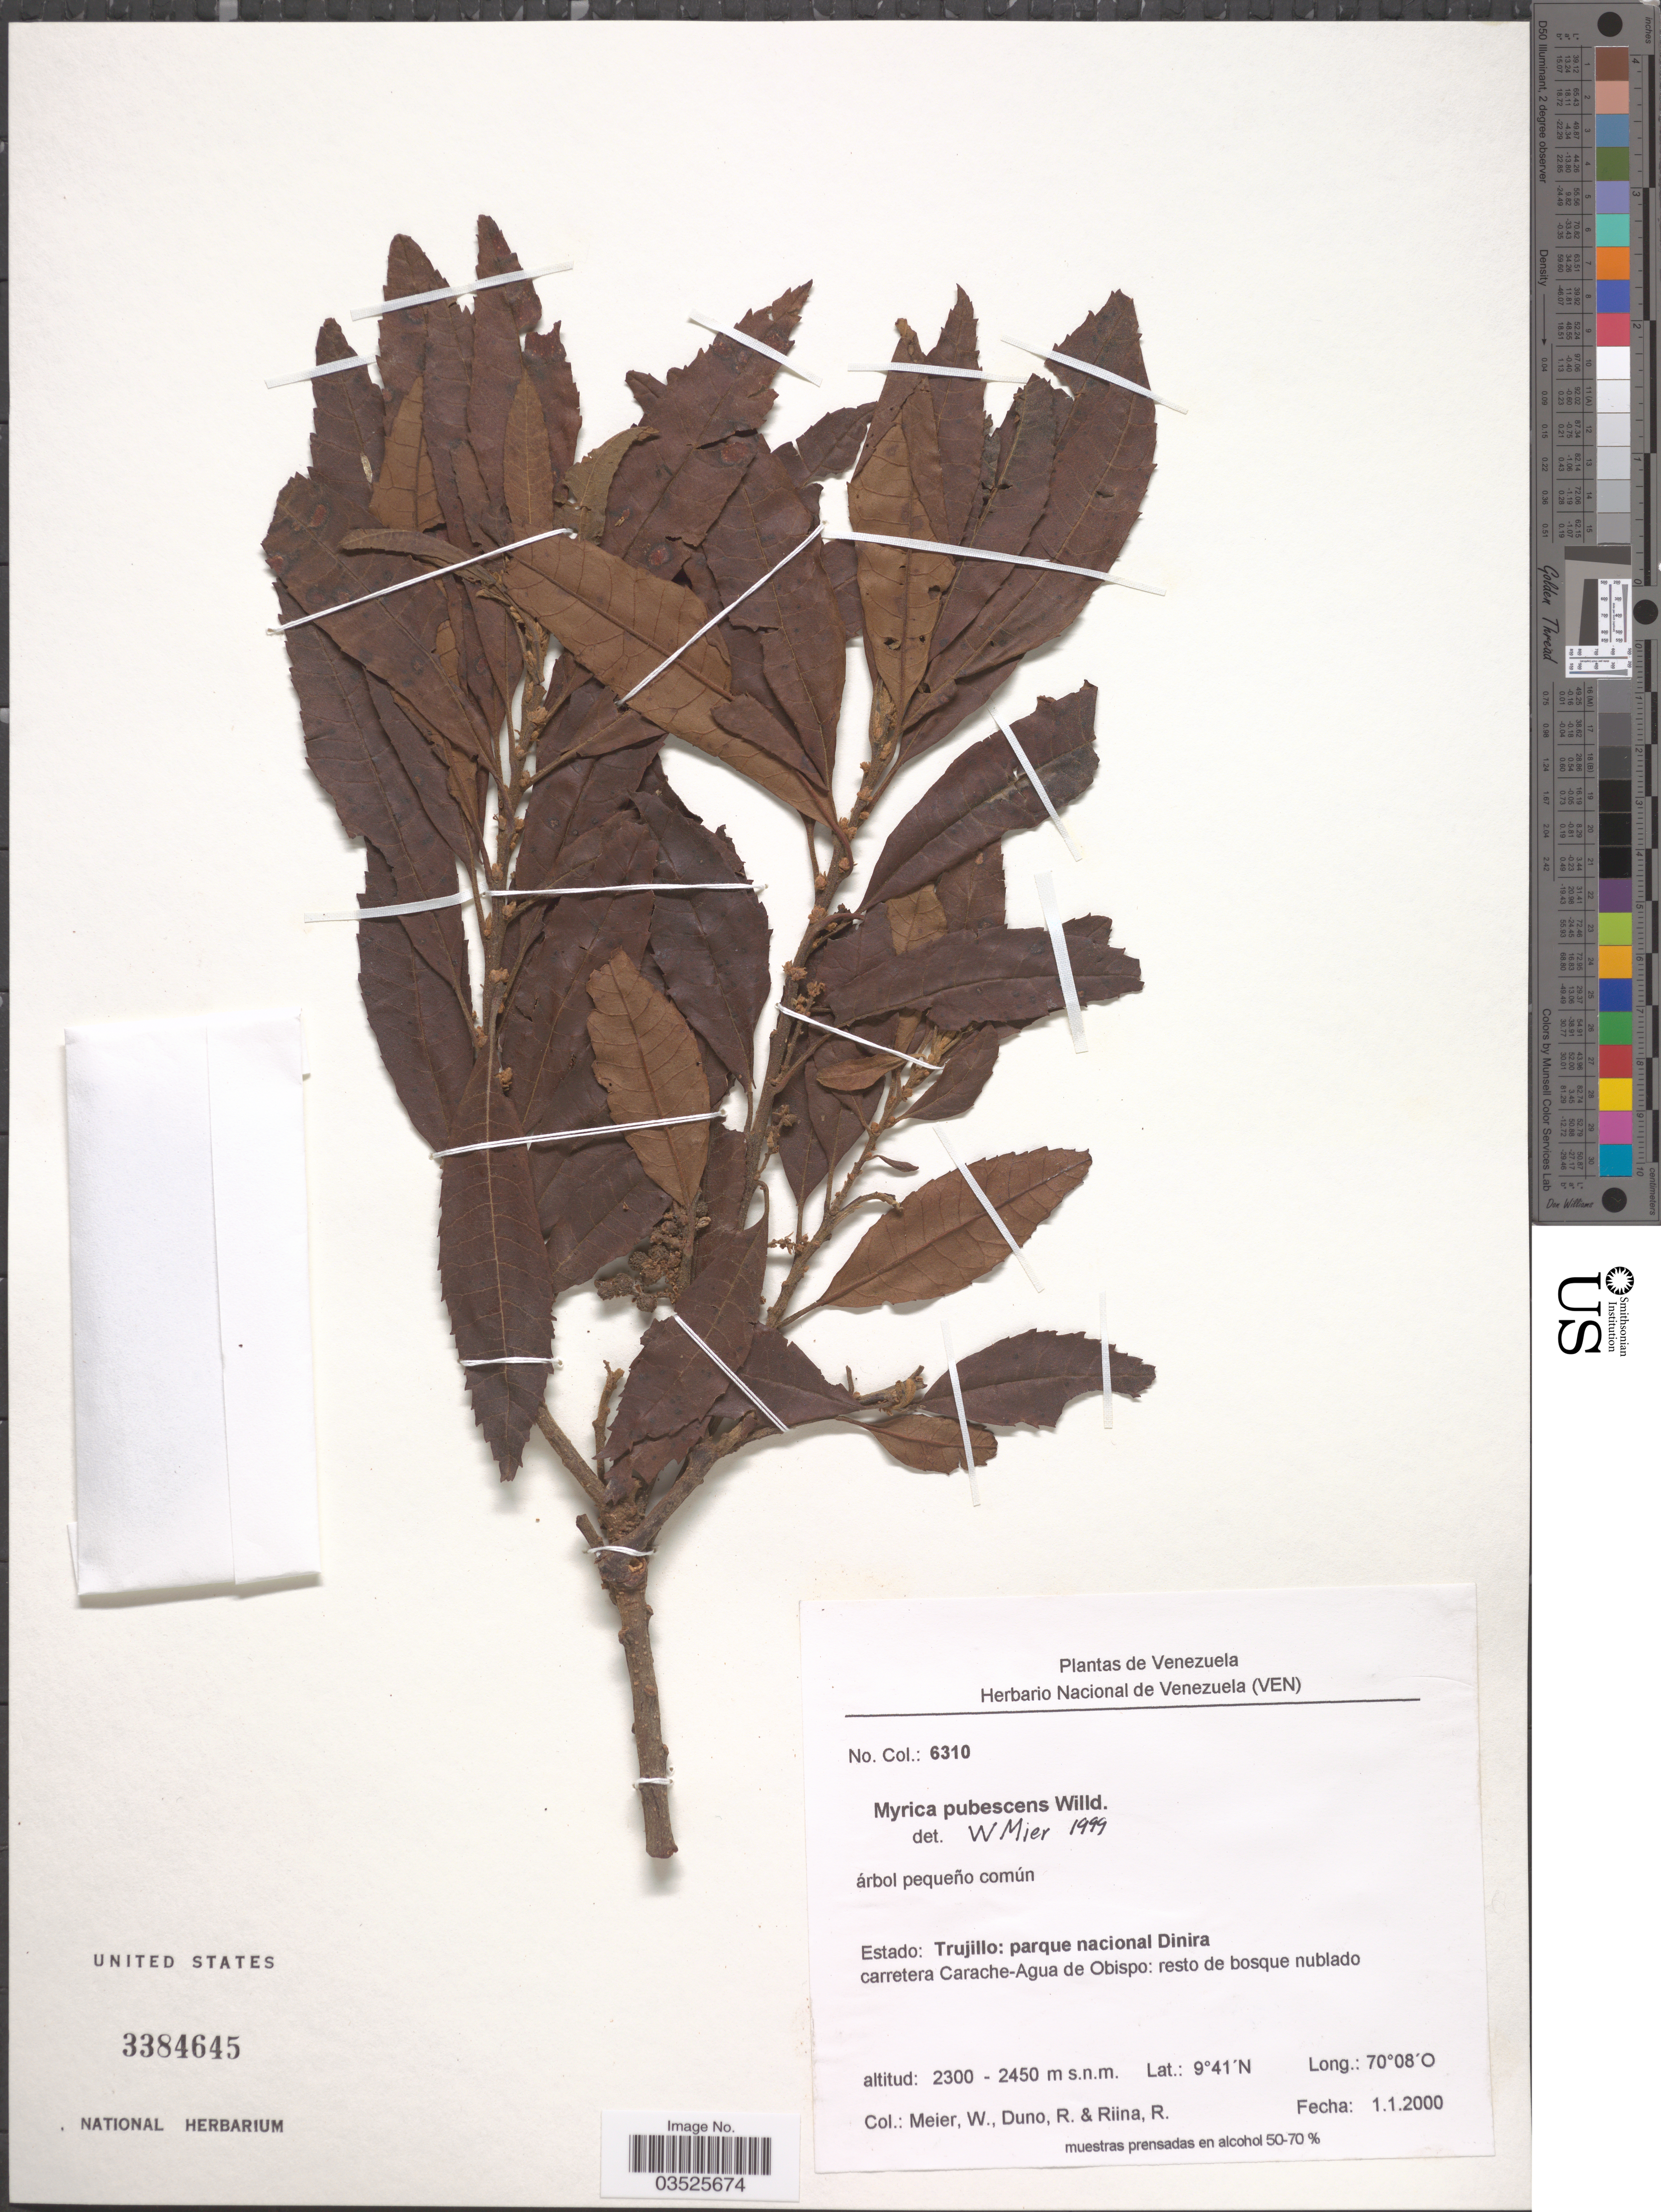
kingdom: Plantae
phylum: Tracheophyta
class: Magnoliopsida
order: Fagales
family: Myricaceae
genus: Morella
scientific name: Morella pubescens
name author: (Humb. & Bonpl. ex Willd.) Wilbur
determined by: Strong, M. T., (US), Smithsonian Institution - National Museum of Natural History (UNITED STATES)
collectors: W. Meier, R. Duno & R. Riina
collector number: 6310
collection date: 2000-01-01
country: Venezuela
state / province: Trujillo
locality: Parque nacional Dinira carretera Carache-Agua de Obispo: resto de bosque nublado.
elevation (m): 2300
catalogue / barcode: US 3384645